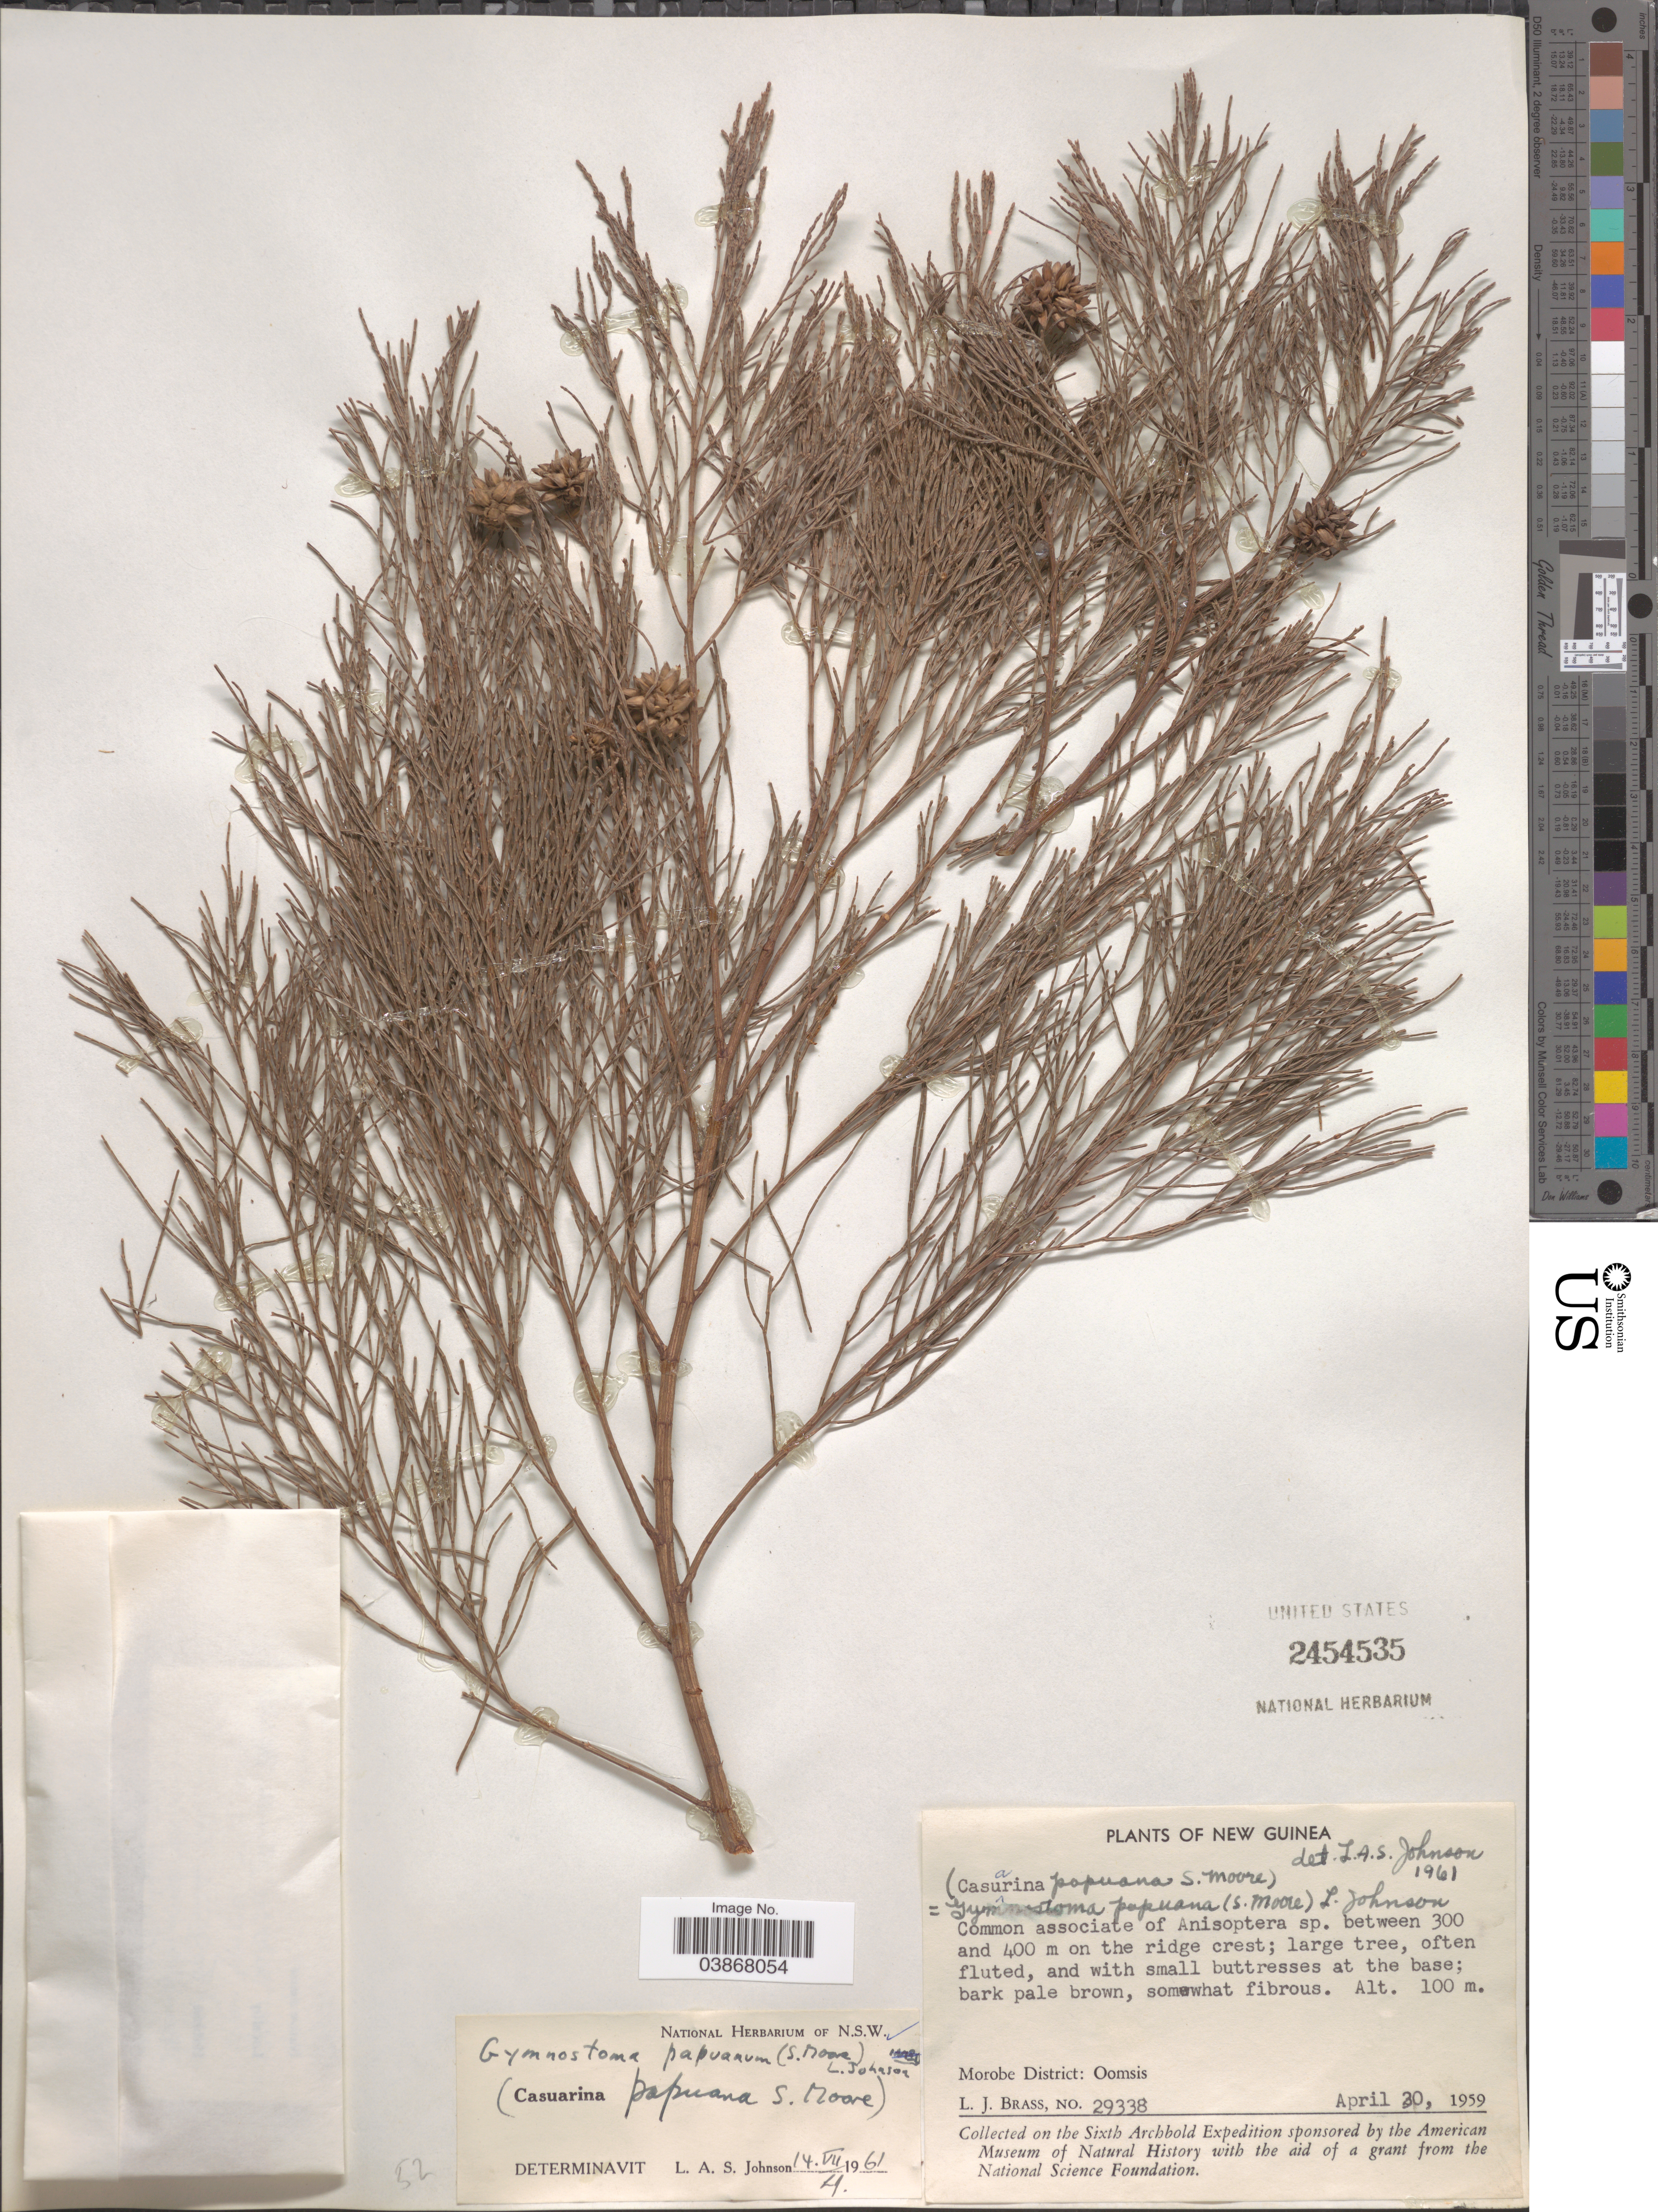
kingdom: Plantae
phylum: Tracheophyta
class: Magnoliopsida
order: Fagales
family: Casuarinaceae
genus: Gymnostoma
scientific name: Gymnostoma papuanum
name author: (S. Moore) L.A.S. Johnson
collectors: L. J. Brass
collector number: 29338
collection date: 1959-04-30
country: Papua New Guinea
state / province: Morobe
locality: New Guinea. Morobe District: Oomsis.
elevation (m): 100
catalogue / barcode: US 2454535